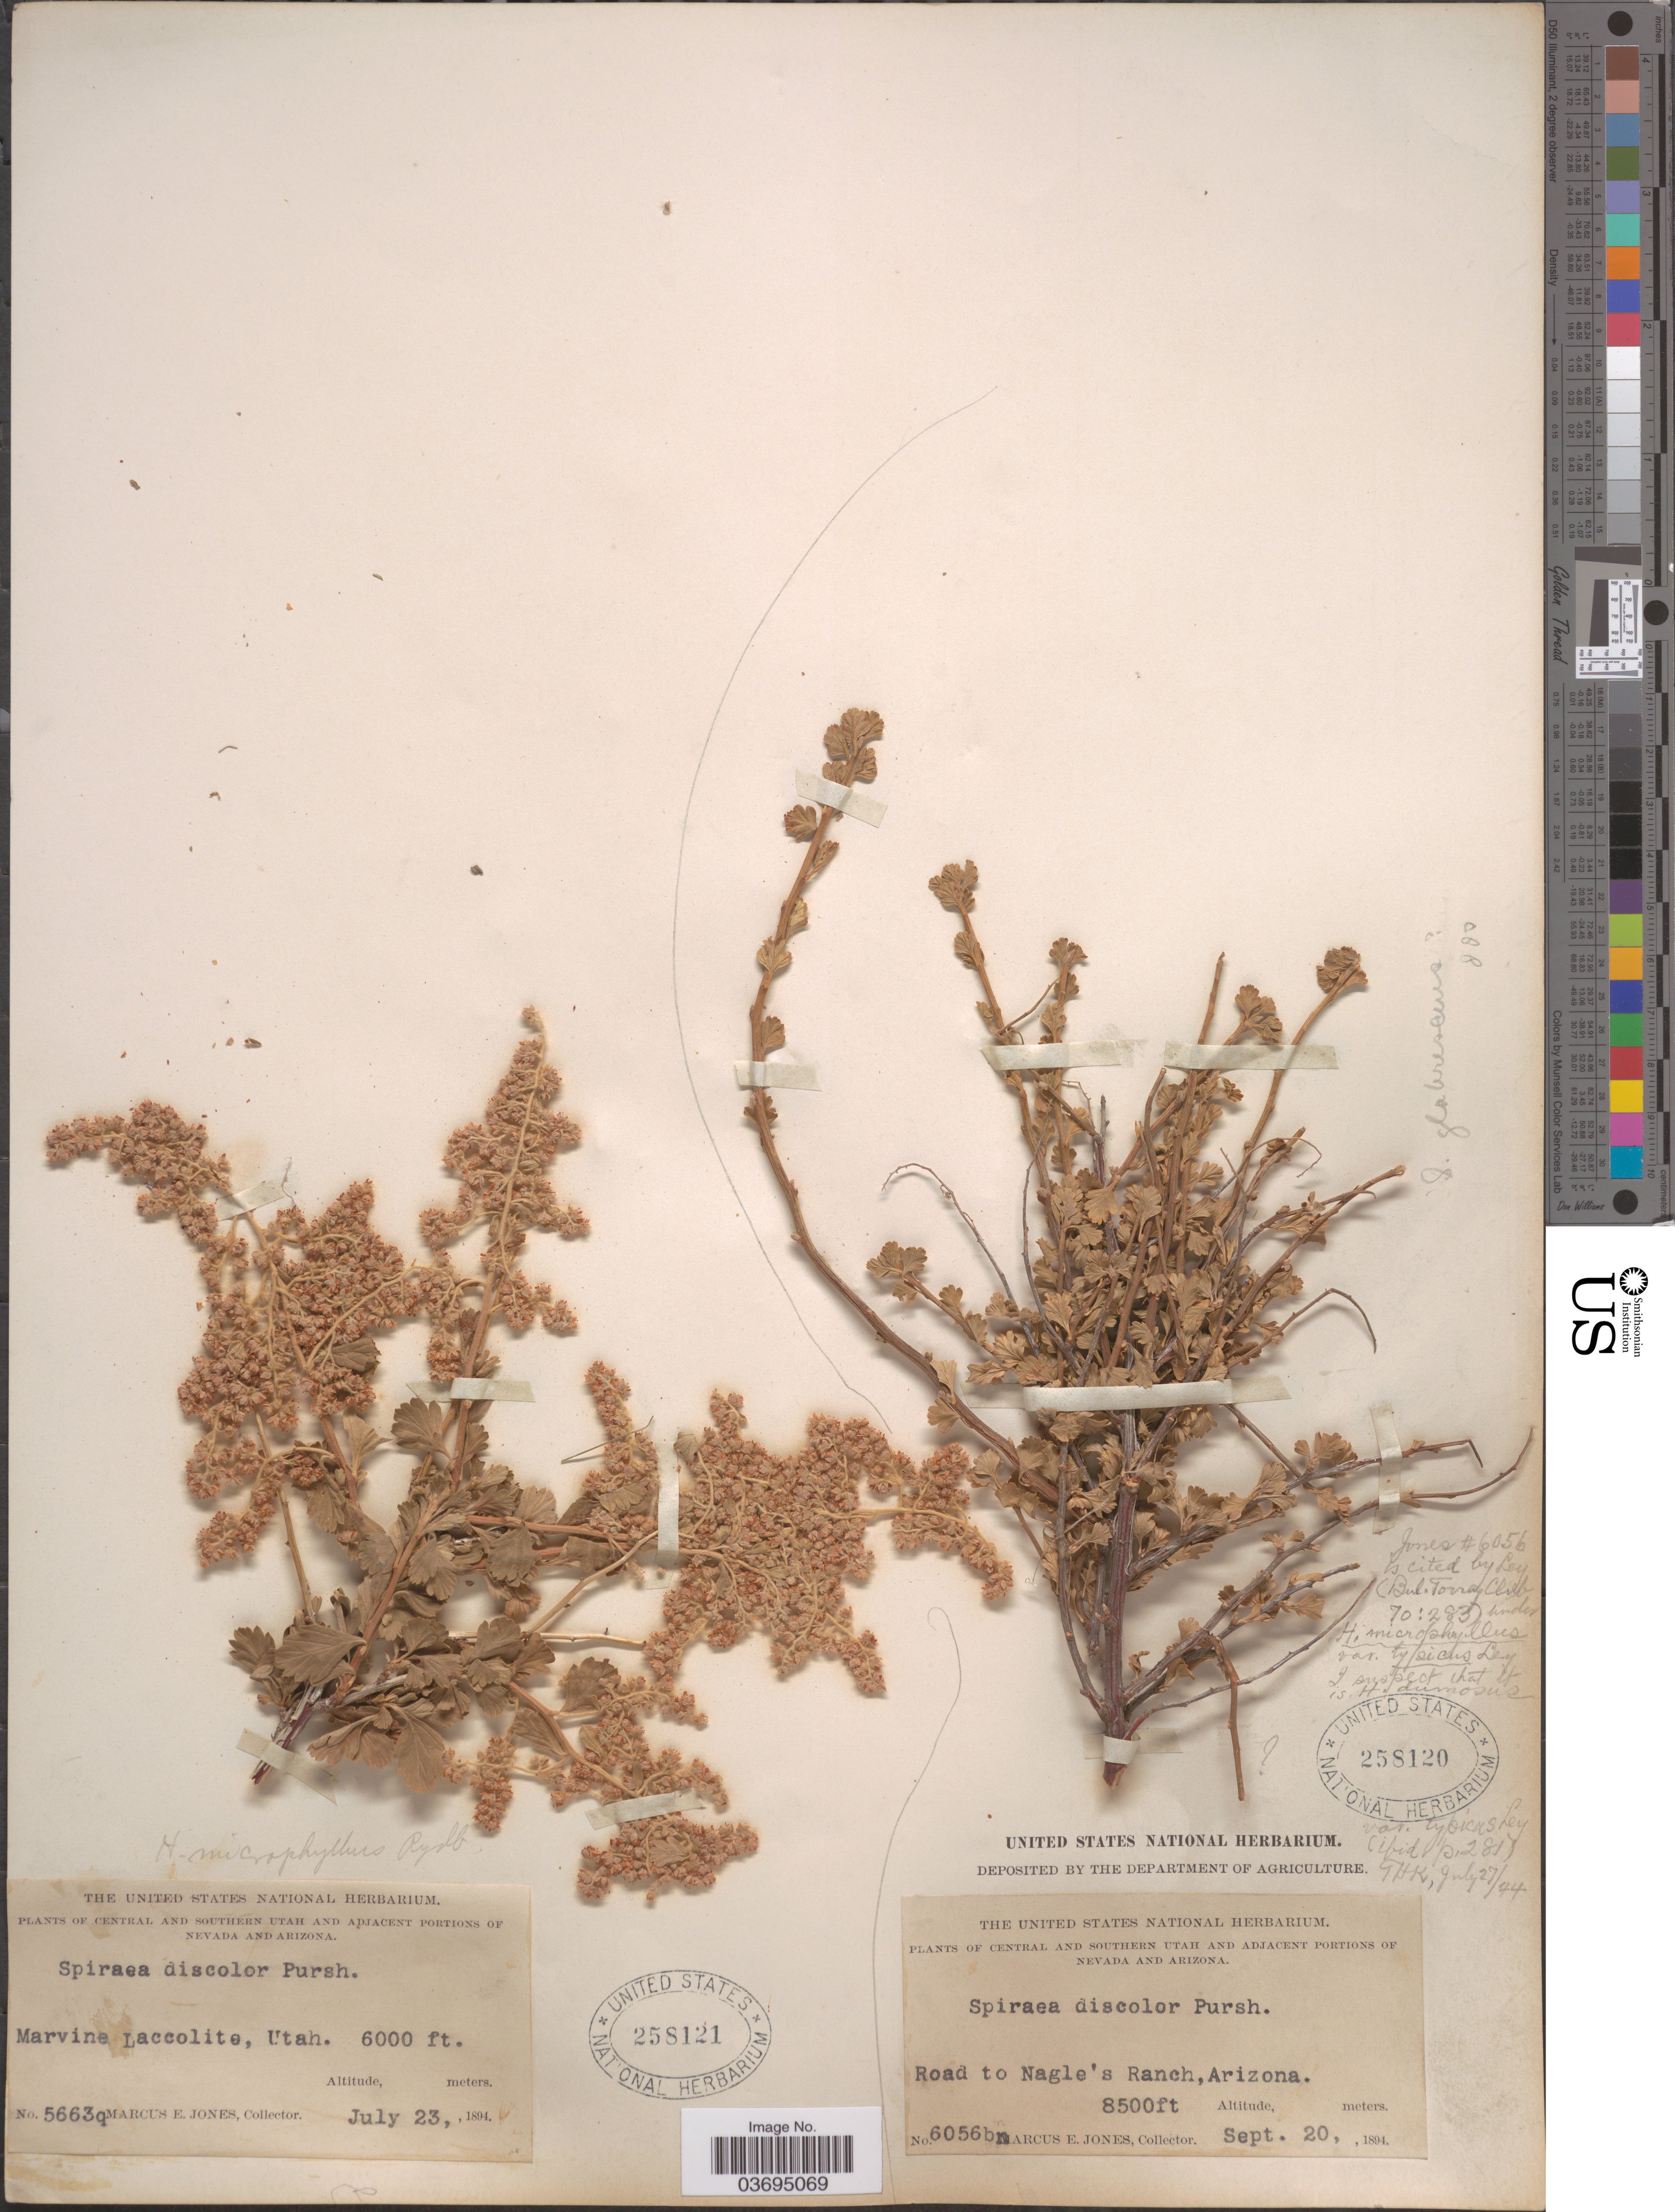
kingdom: Plantae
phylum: Tracheophyta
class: Magnoliopsida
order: Rosales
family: Rosaceae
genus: Holodiscus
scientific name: Holodiscus discolor var. microphyllus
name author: (Rydb.) Jeps.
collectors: M. E. Jones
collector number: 6056b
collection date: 1894-09-20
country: United States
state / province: Arizona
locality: Road to Nagle's Ranch.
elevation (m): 2591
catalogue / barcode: US 258120